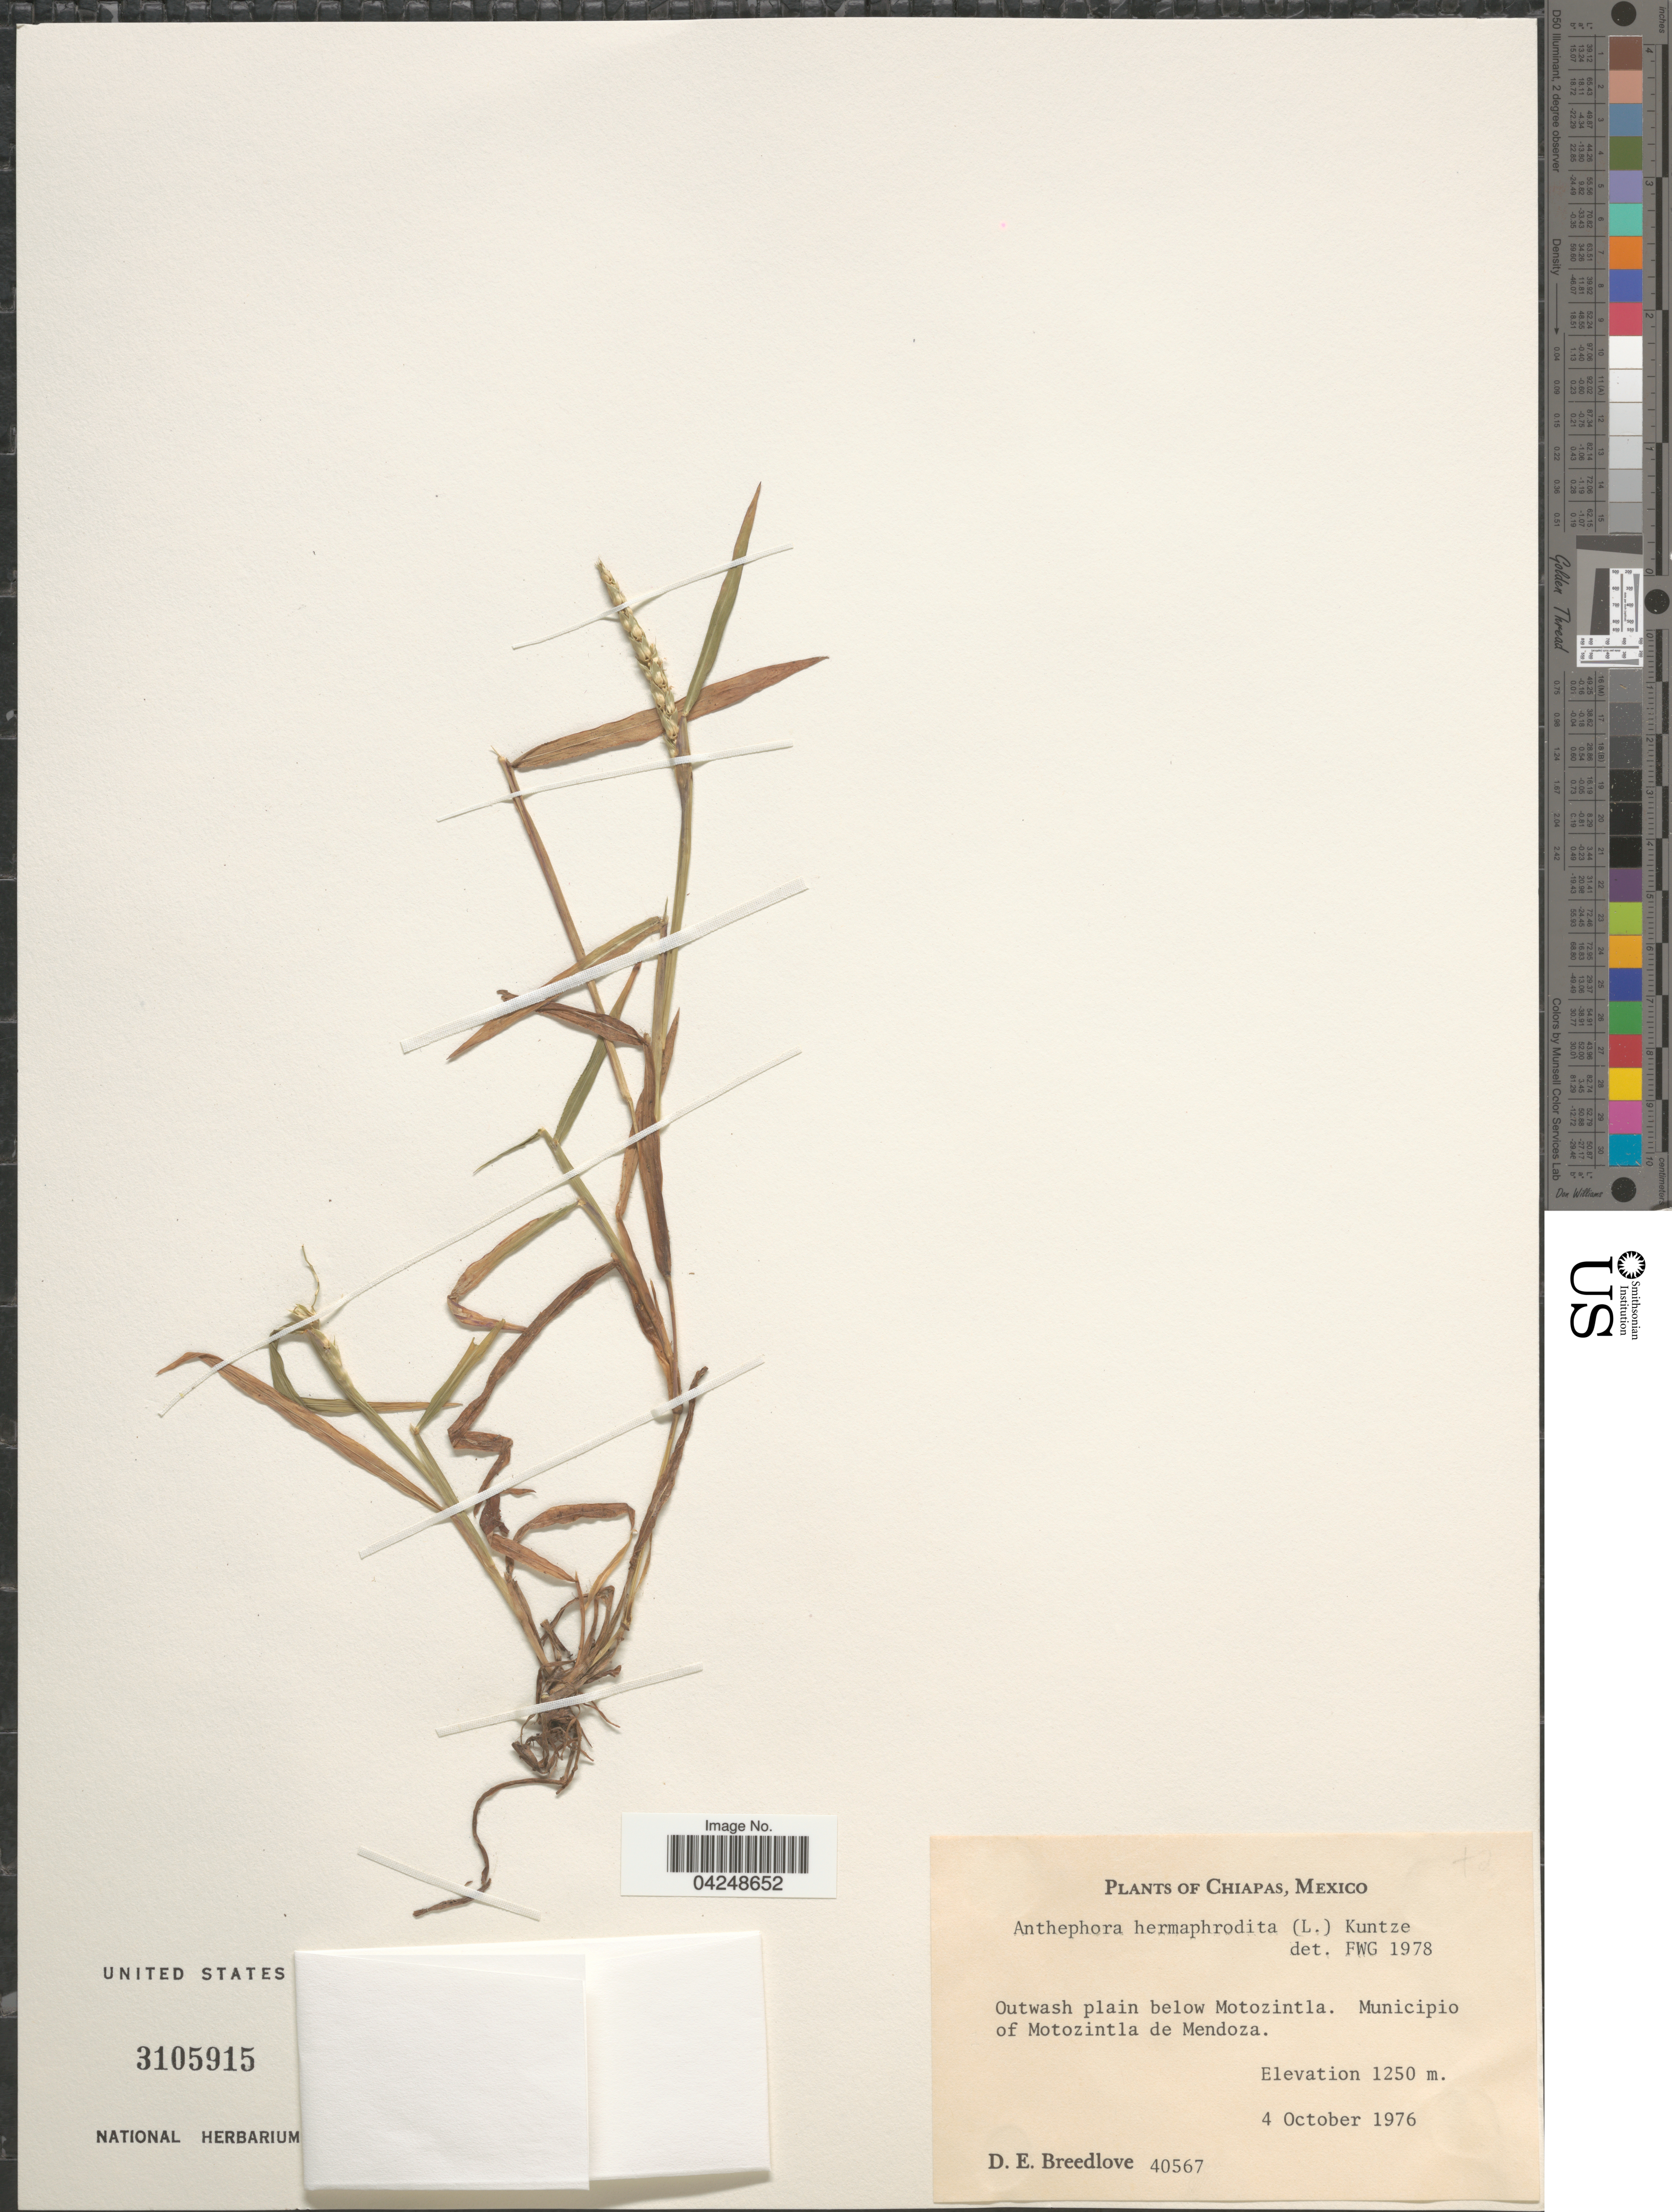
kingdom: Plantae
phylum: Tracheophyta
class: Liliopsida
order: Poales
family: Poaceae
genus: Anthephora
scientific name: Anthephora hermaphrodita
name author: (L.) Kuntze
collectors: D. E. Breedlove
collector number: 40567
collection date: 1976-10-04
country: Mexico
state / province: Chiapas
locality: Outwash plain below Motozintla. Municipio of Motozintla de Mendoza.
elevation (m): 1250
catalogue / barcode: US 3105915